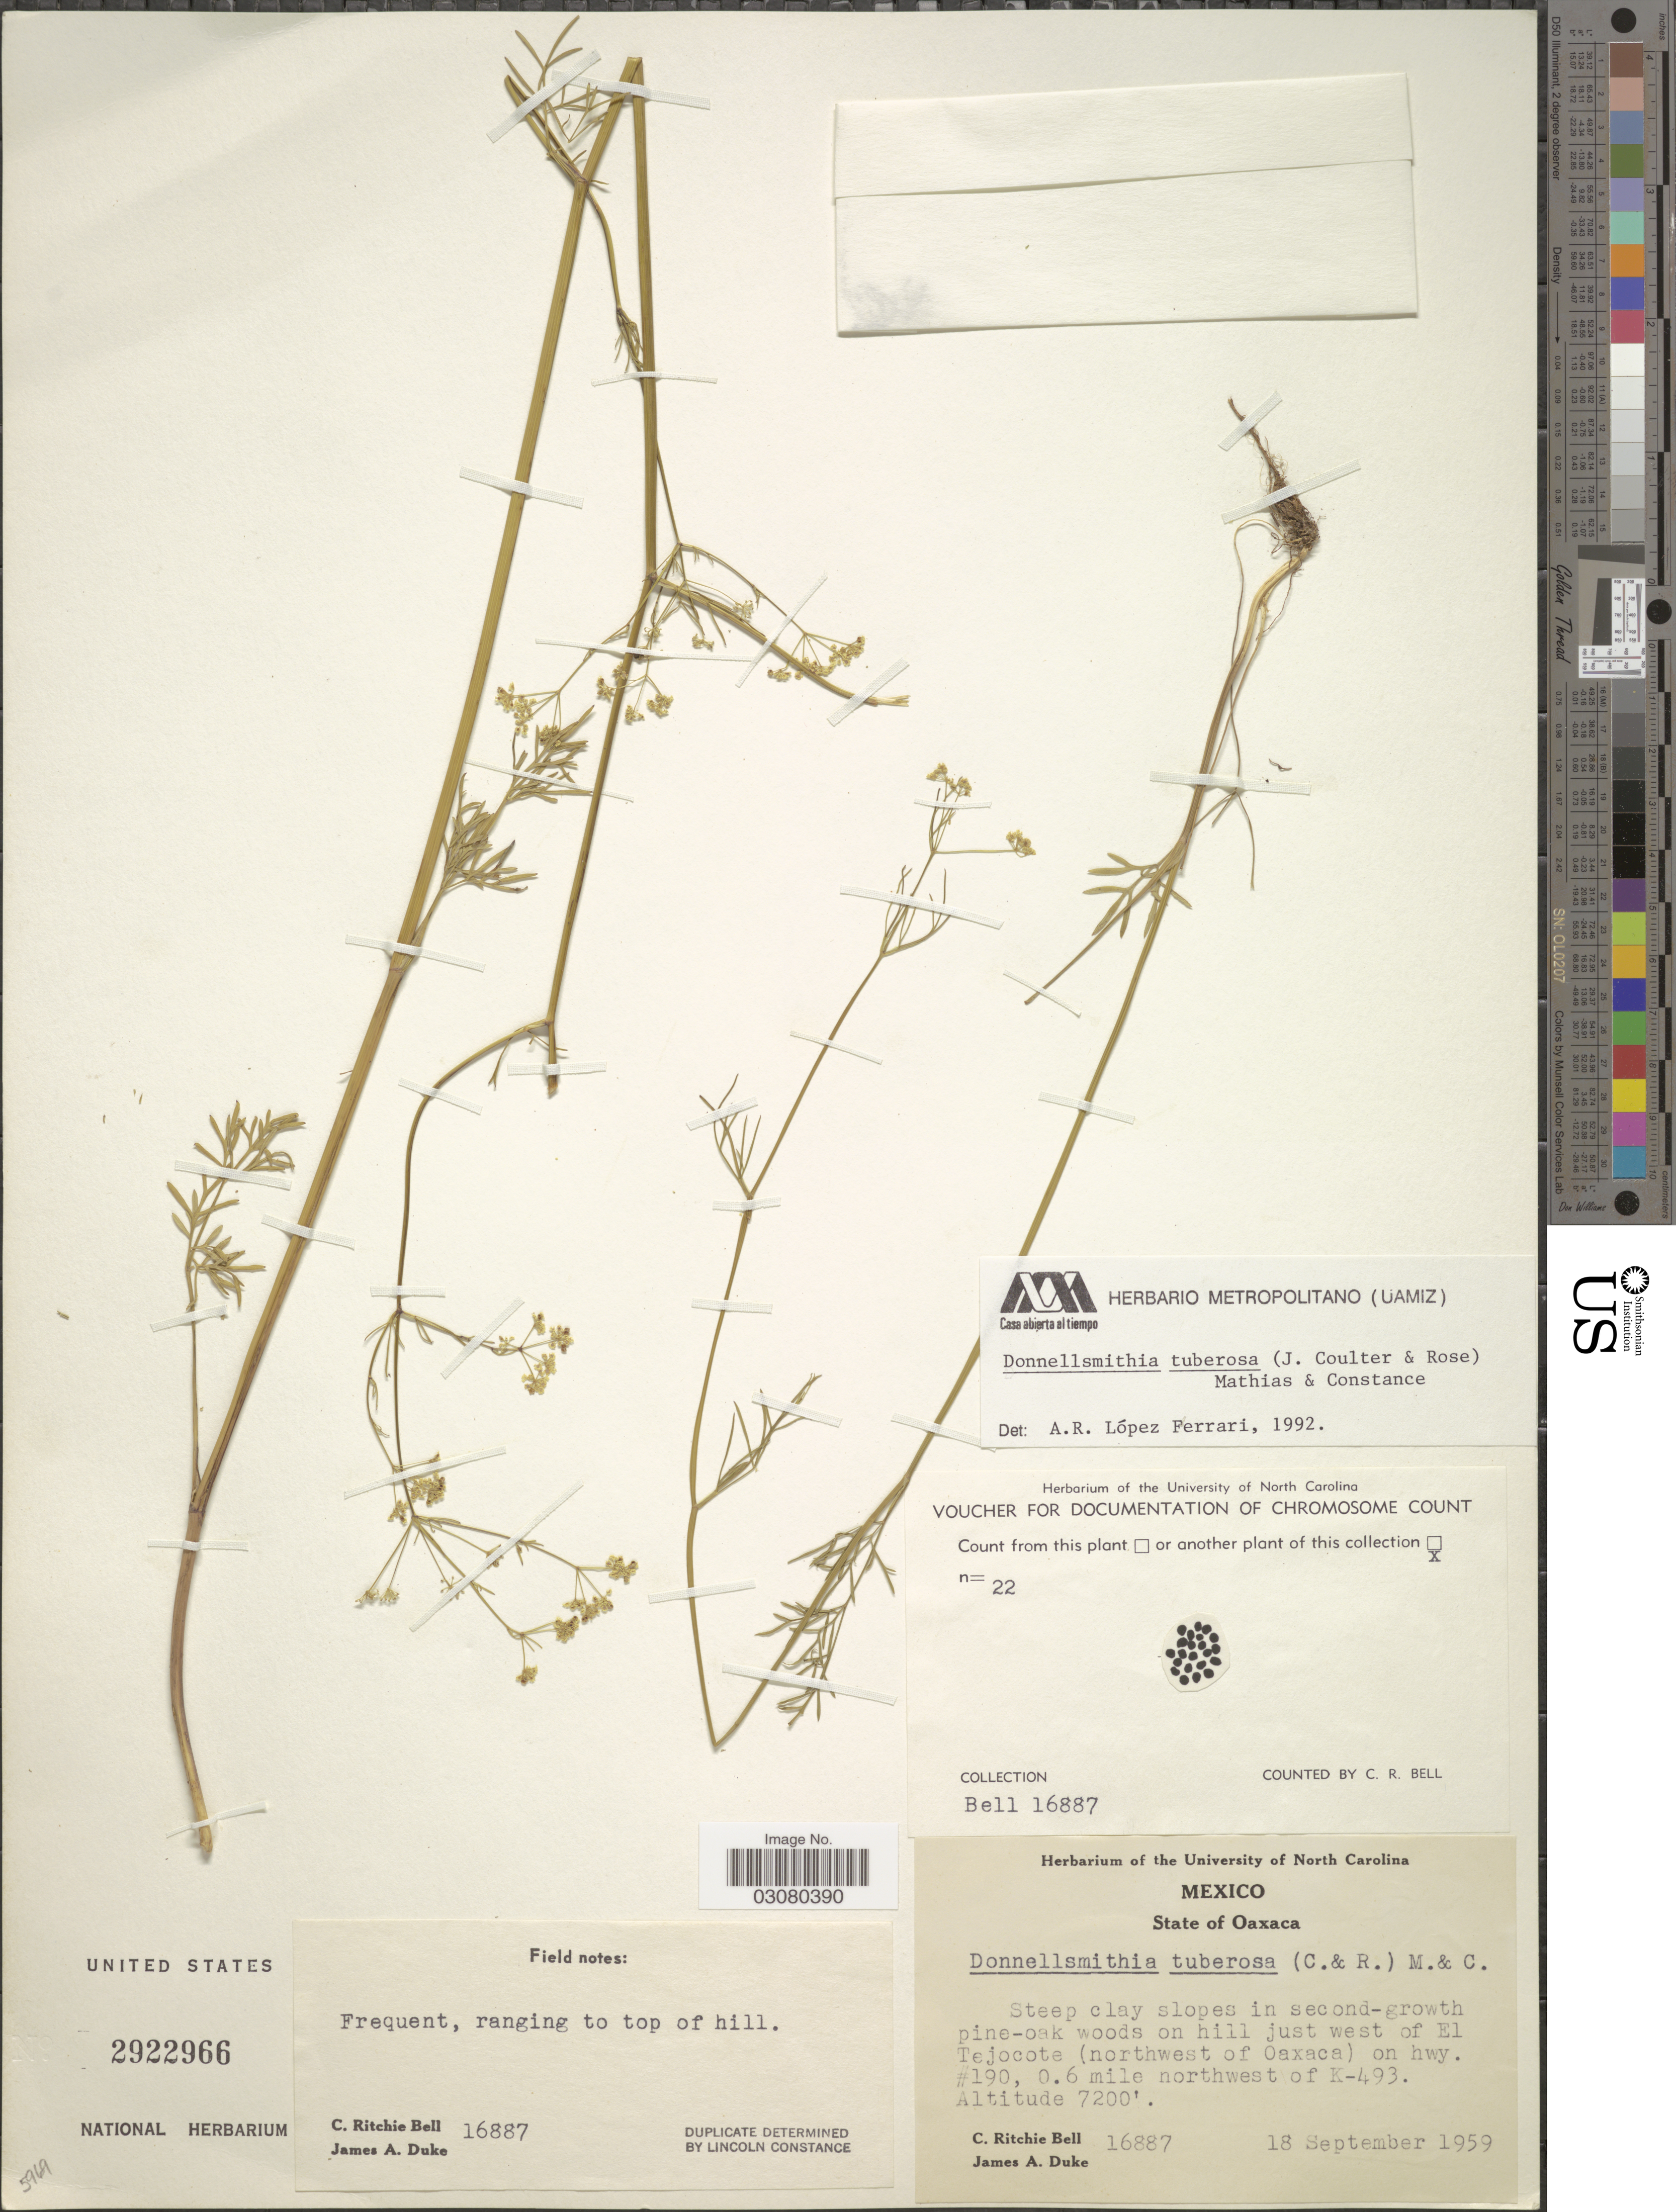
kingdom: Plantae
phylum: Tracheophyta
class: Magnoliopsida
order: Apiales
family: Apiaceae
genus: Donnellsmithia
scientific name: Donnellsmithia tuberosa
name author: (J.M. Coult. & Rose) Mathias & Constance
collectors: C. R. Bell & J. A. Duke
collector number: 16887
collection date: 1959-09-18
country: Mexico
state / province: Oaxaca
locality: On hill just west of El Tejocote (northwest of Oaxaca) on hwy. #190, 0.6 mile northwest of K-493.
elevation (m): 2195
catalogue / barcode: US 2922966